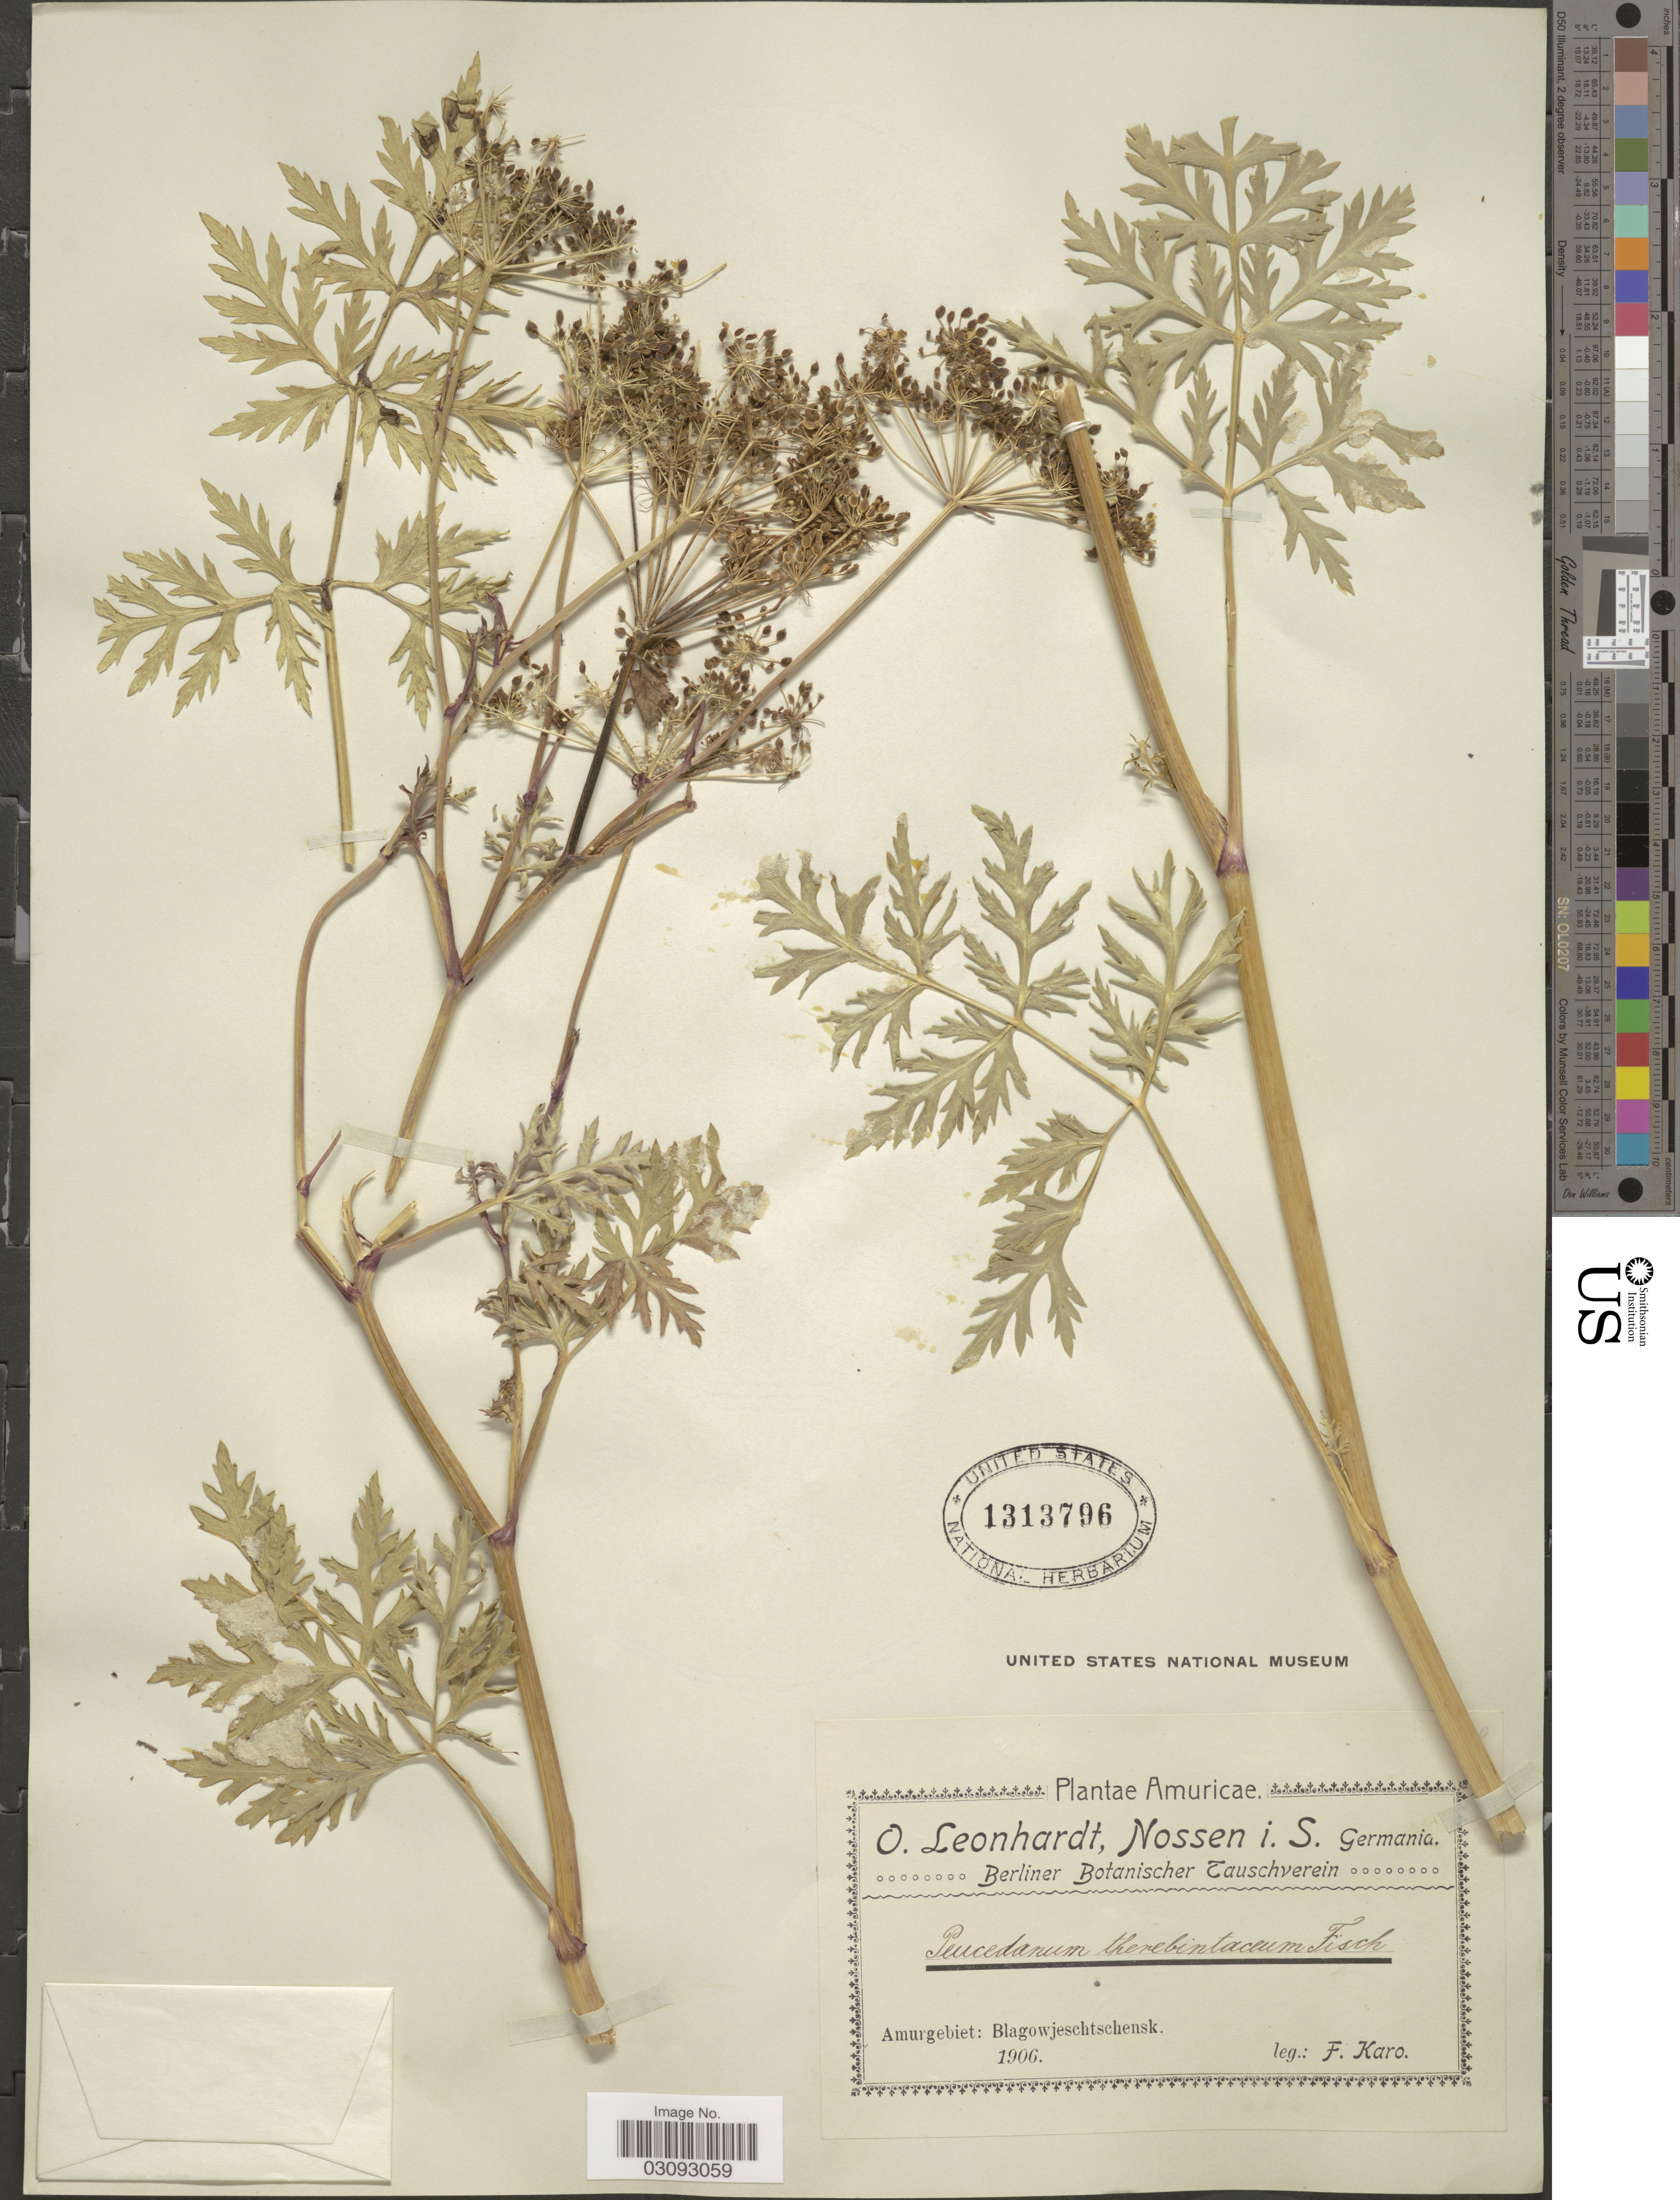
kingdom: Plantae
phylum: Tracheophyta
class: Magnoliopsida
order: Apiales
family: Apiaceae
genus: Peucedanum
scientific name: Peucedanum terebinthaceum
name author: (Fisch. ex Trevir.) Ledeb.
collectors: F. Karo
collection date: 1906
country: Russian Federation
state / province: Amur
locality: Amuricae, Amurgebiet: Blagowjeschtschensk.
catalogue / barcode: US 1313796